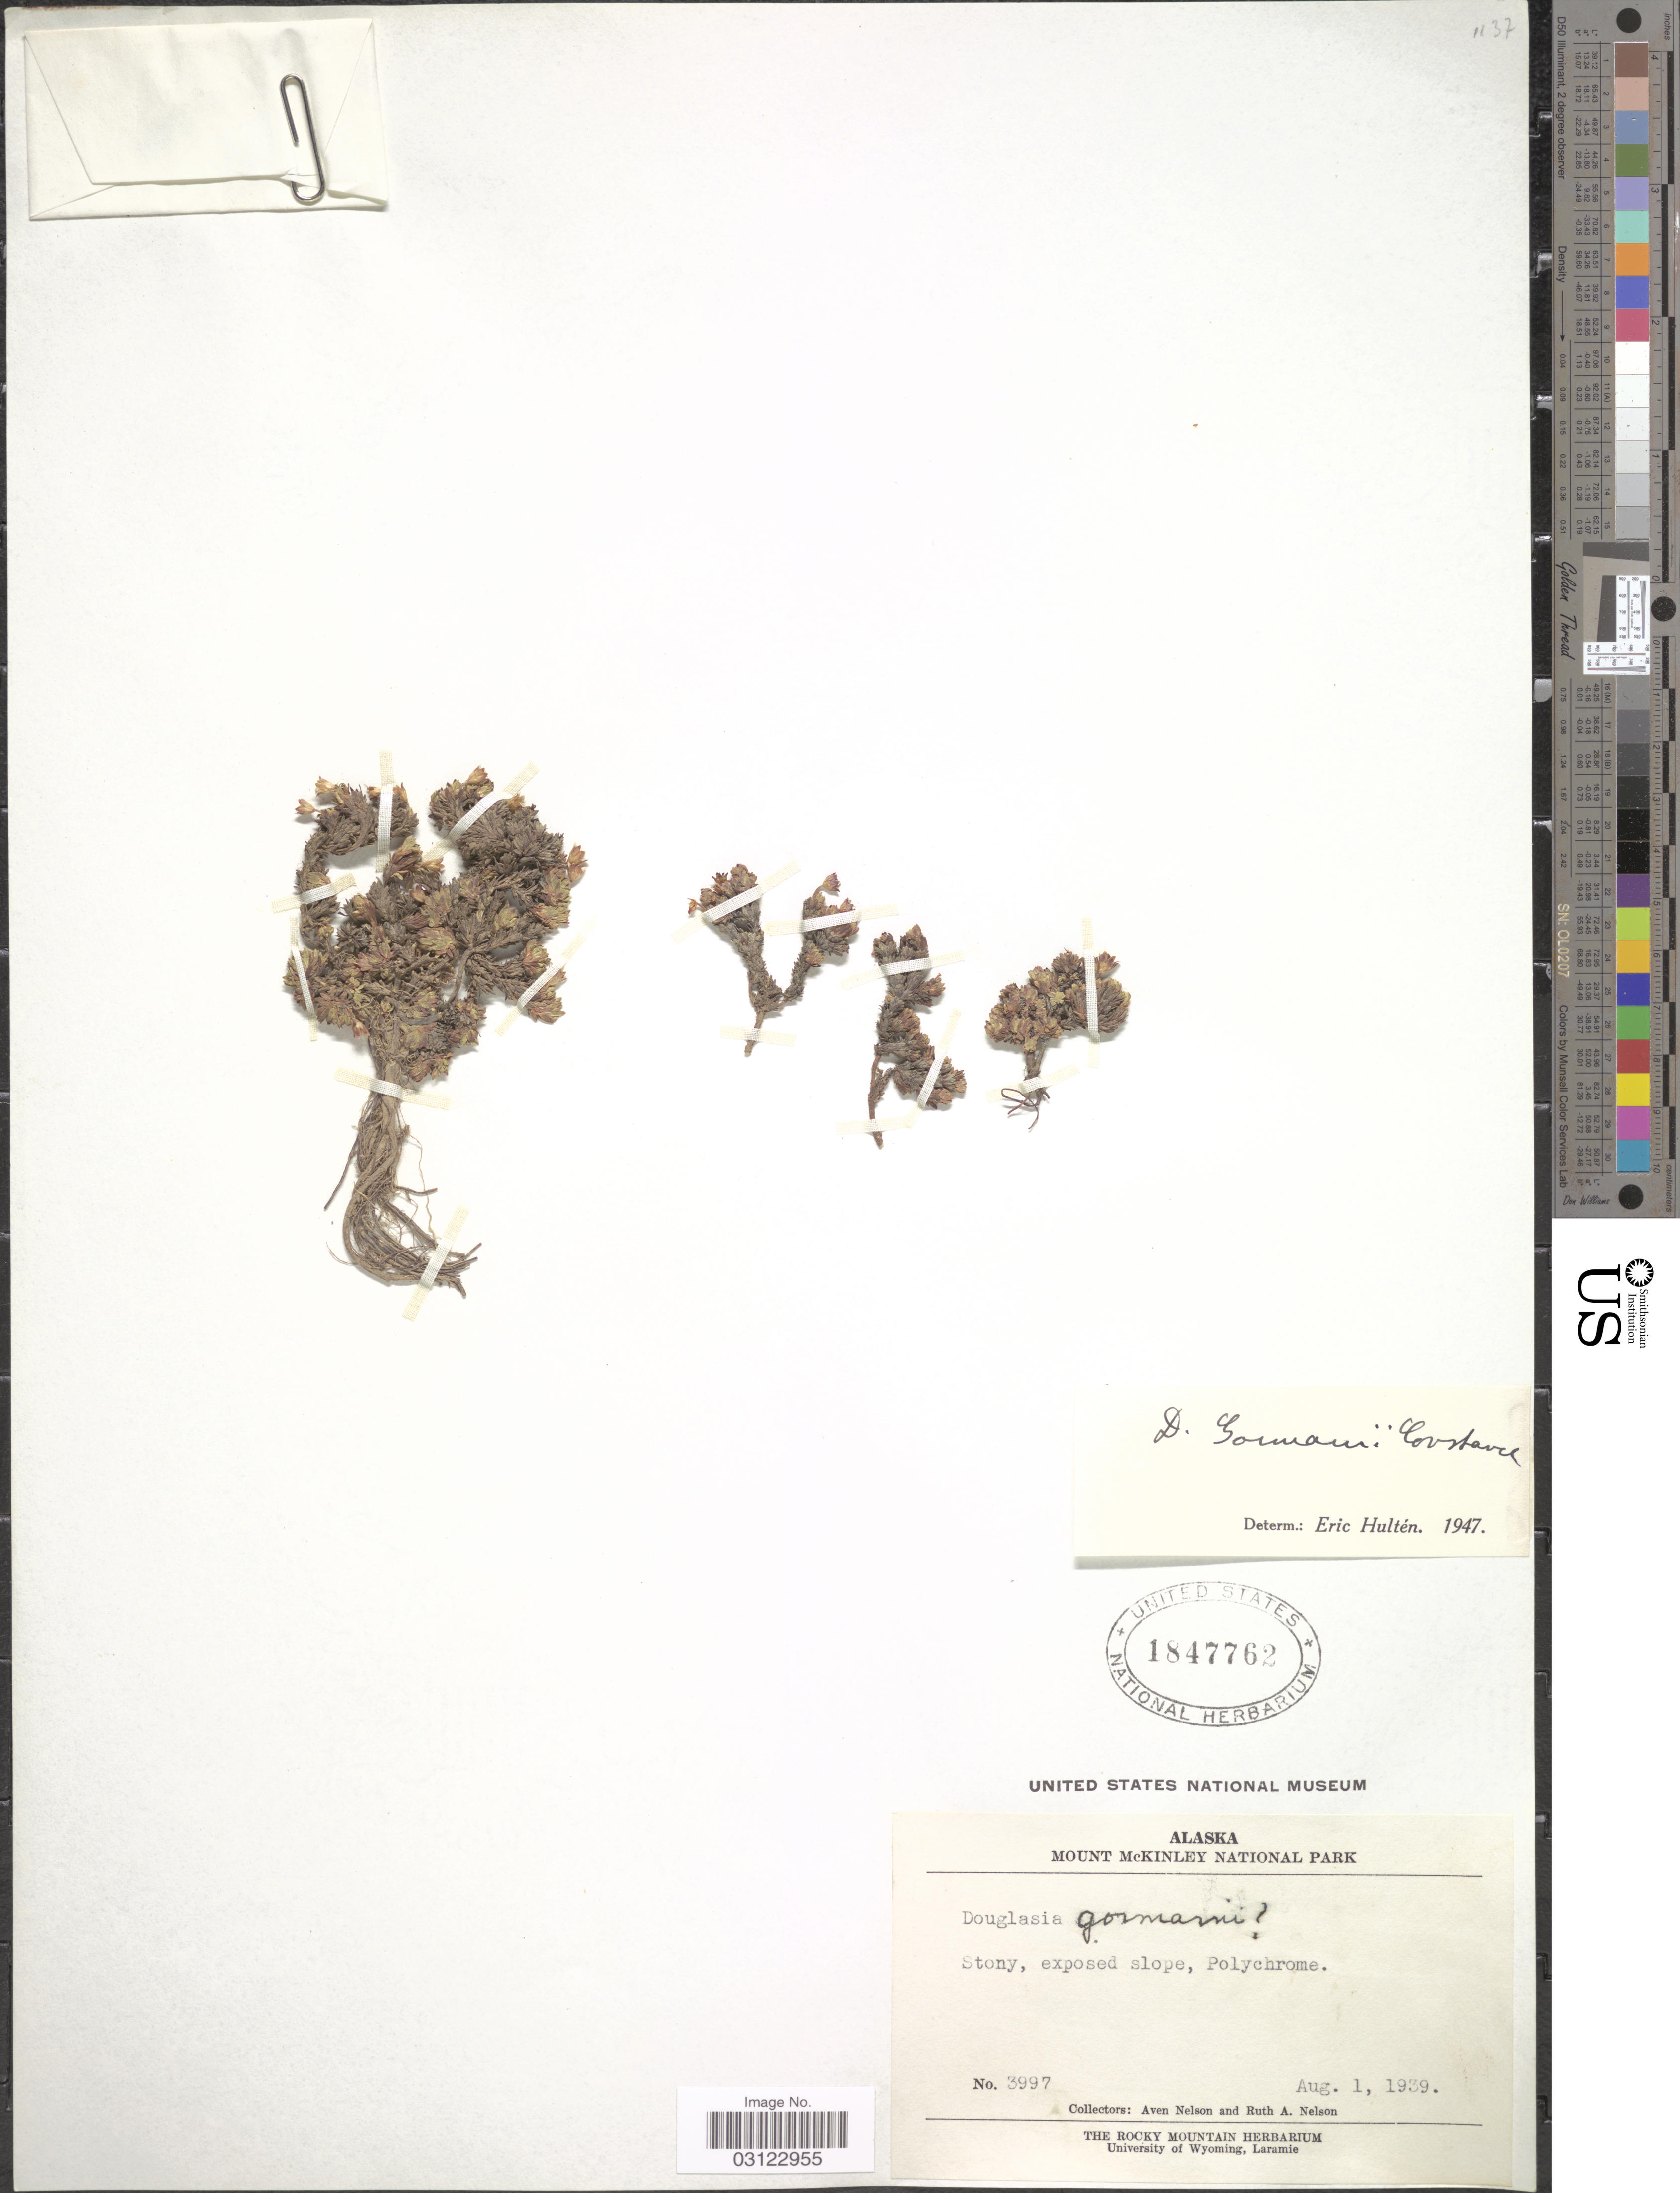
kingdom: Plantae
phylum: Tracheophyta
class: Magnoliopsida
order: Ericales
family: Primulaceae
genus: Douglasia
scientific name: Douglasia gormanii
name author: Constance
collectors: A. Nelson & R. A. Nelson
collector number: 3997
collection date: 1939-08-01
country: United States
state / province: Alaska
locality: Mount McKinley National Park. Polychrome.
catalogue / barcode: US 1847762